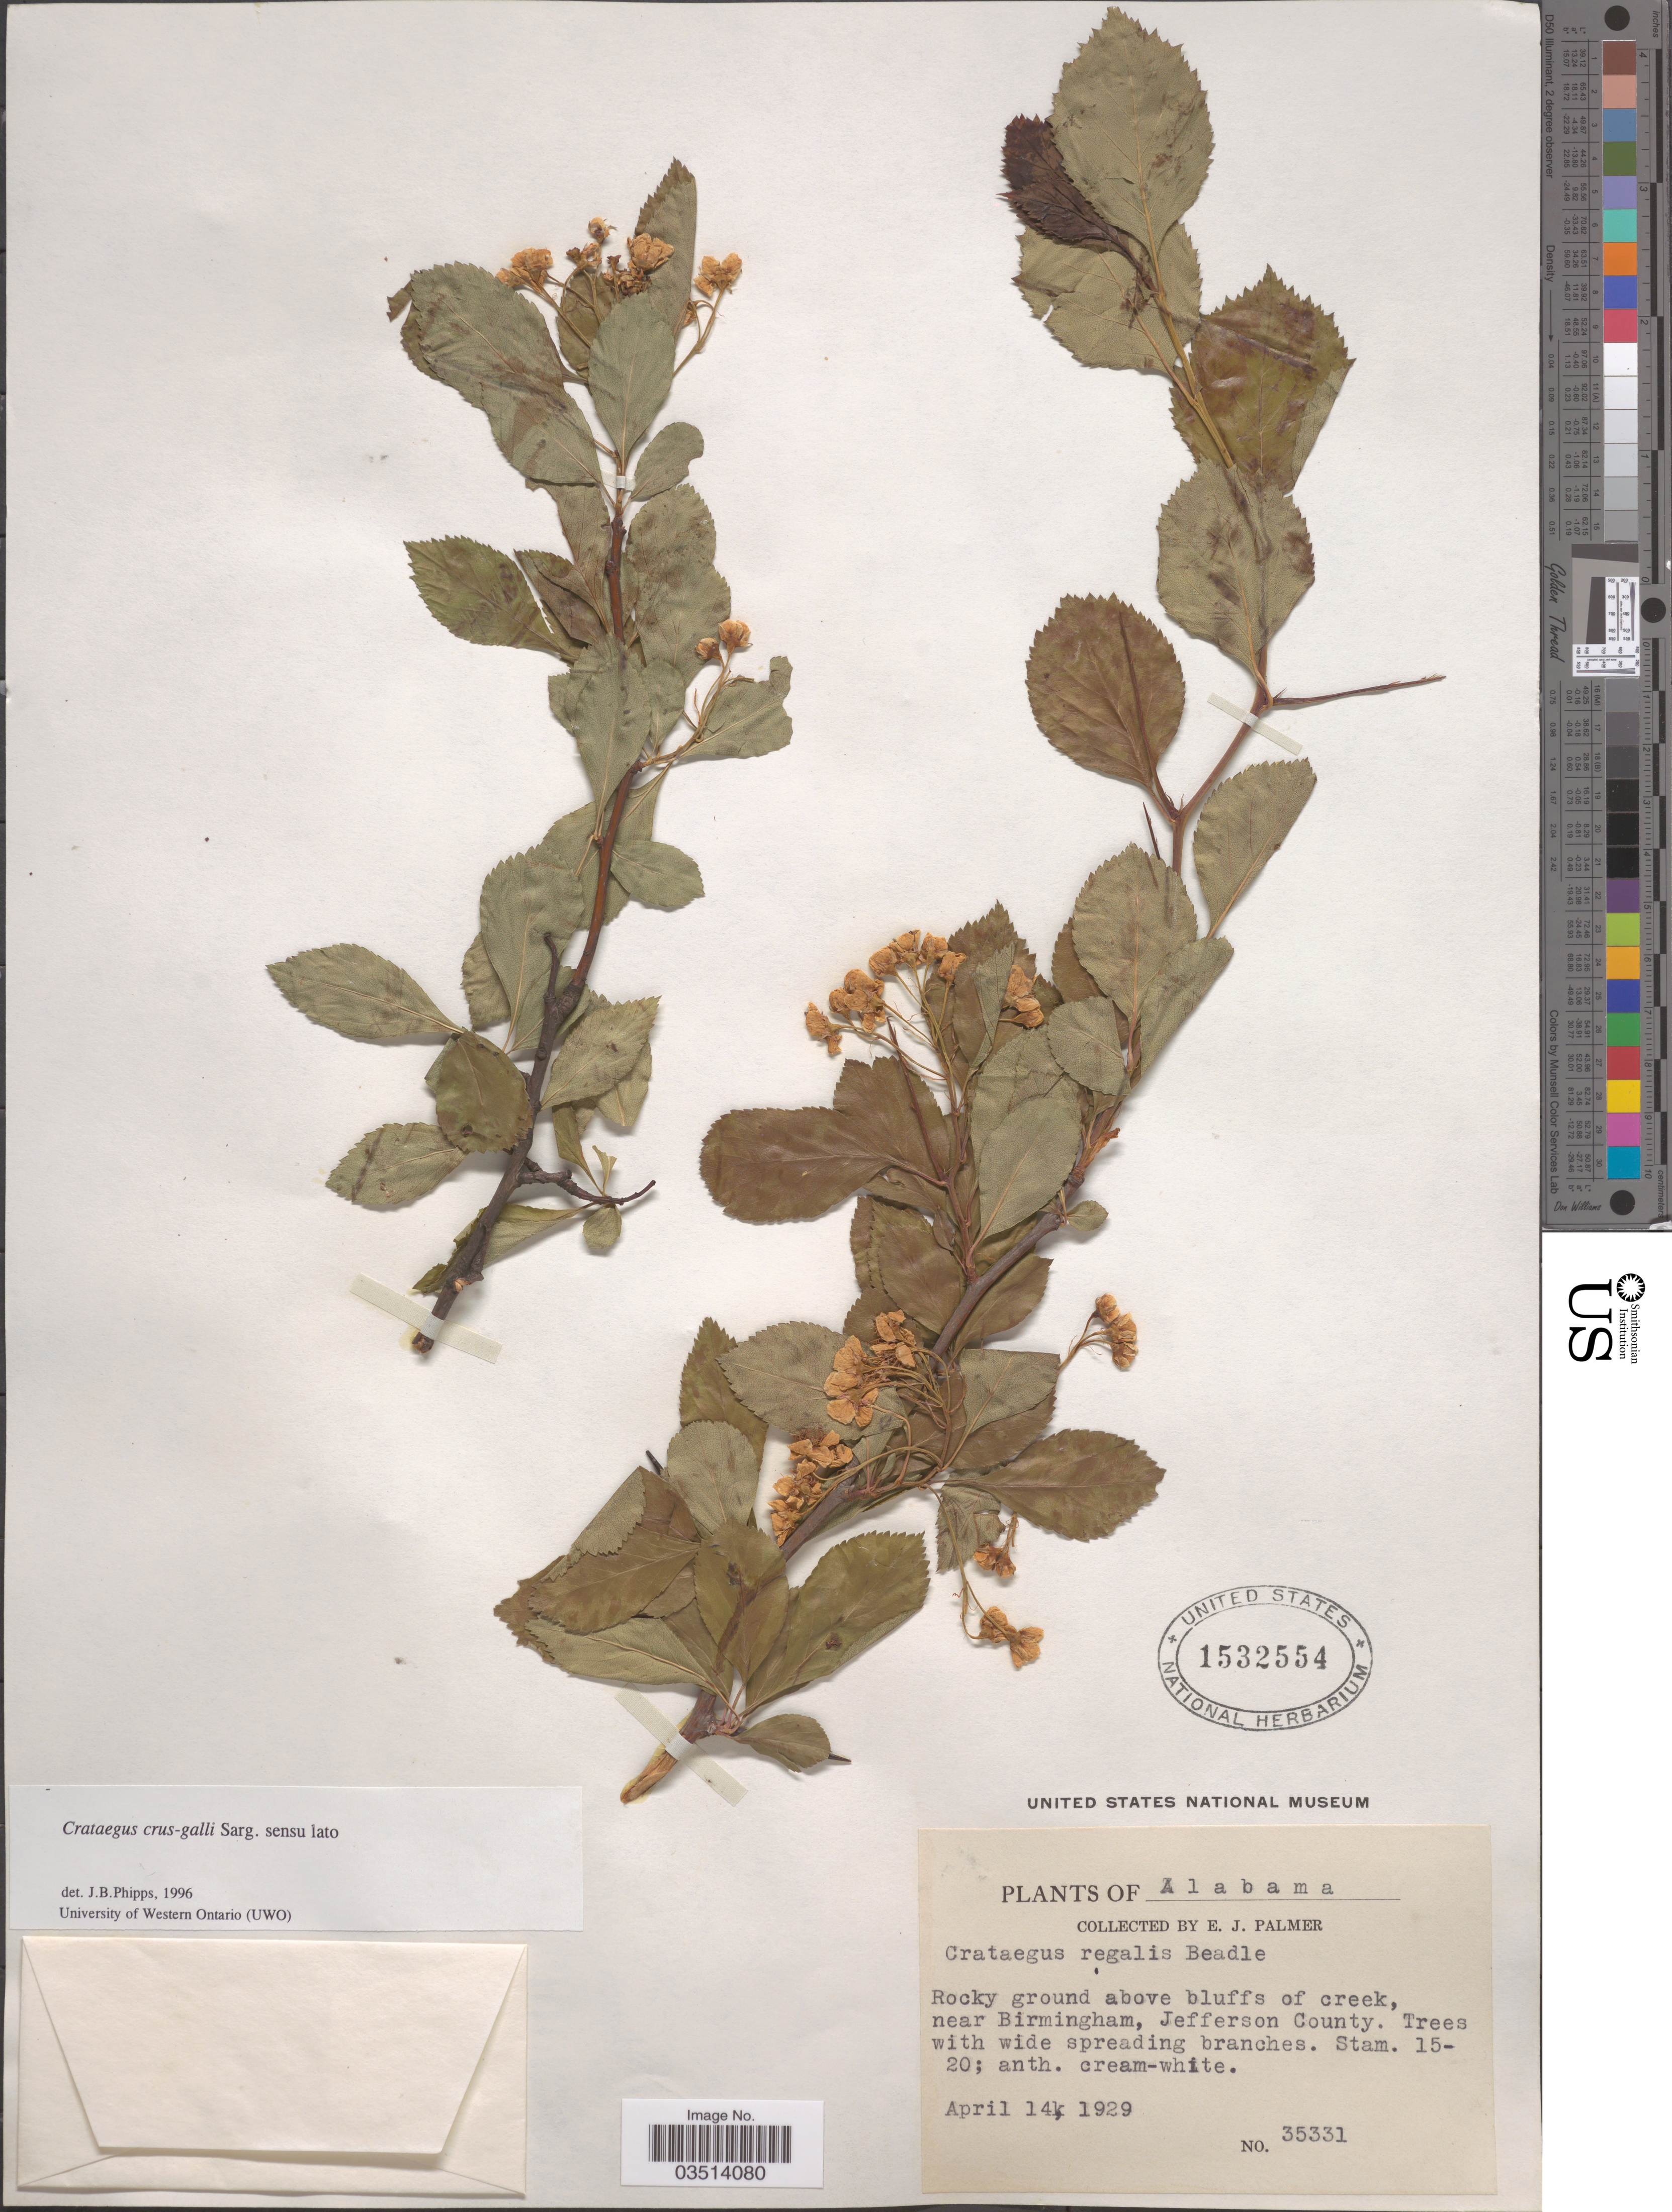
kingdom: Plantae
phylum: Tracheophyta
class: Magnoliopsida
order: Rosales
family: Rosaceae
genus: Crataegus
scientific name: Crataegus crus-galli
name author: L.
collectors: E. J. Palmer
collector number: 35331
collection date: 1929-04-14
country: United States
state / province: Alabama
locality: Rocky ground above bluffs of creek, near Birmingham, Jefferson County.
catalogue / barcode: US 1532554